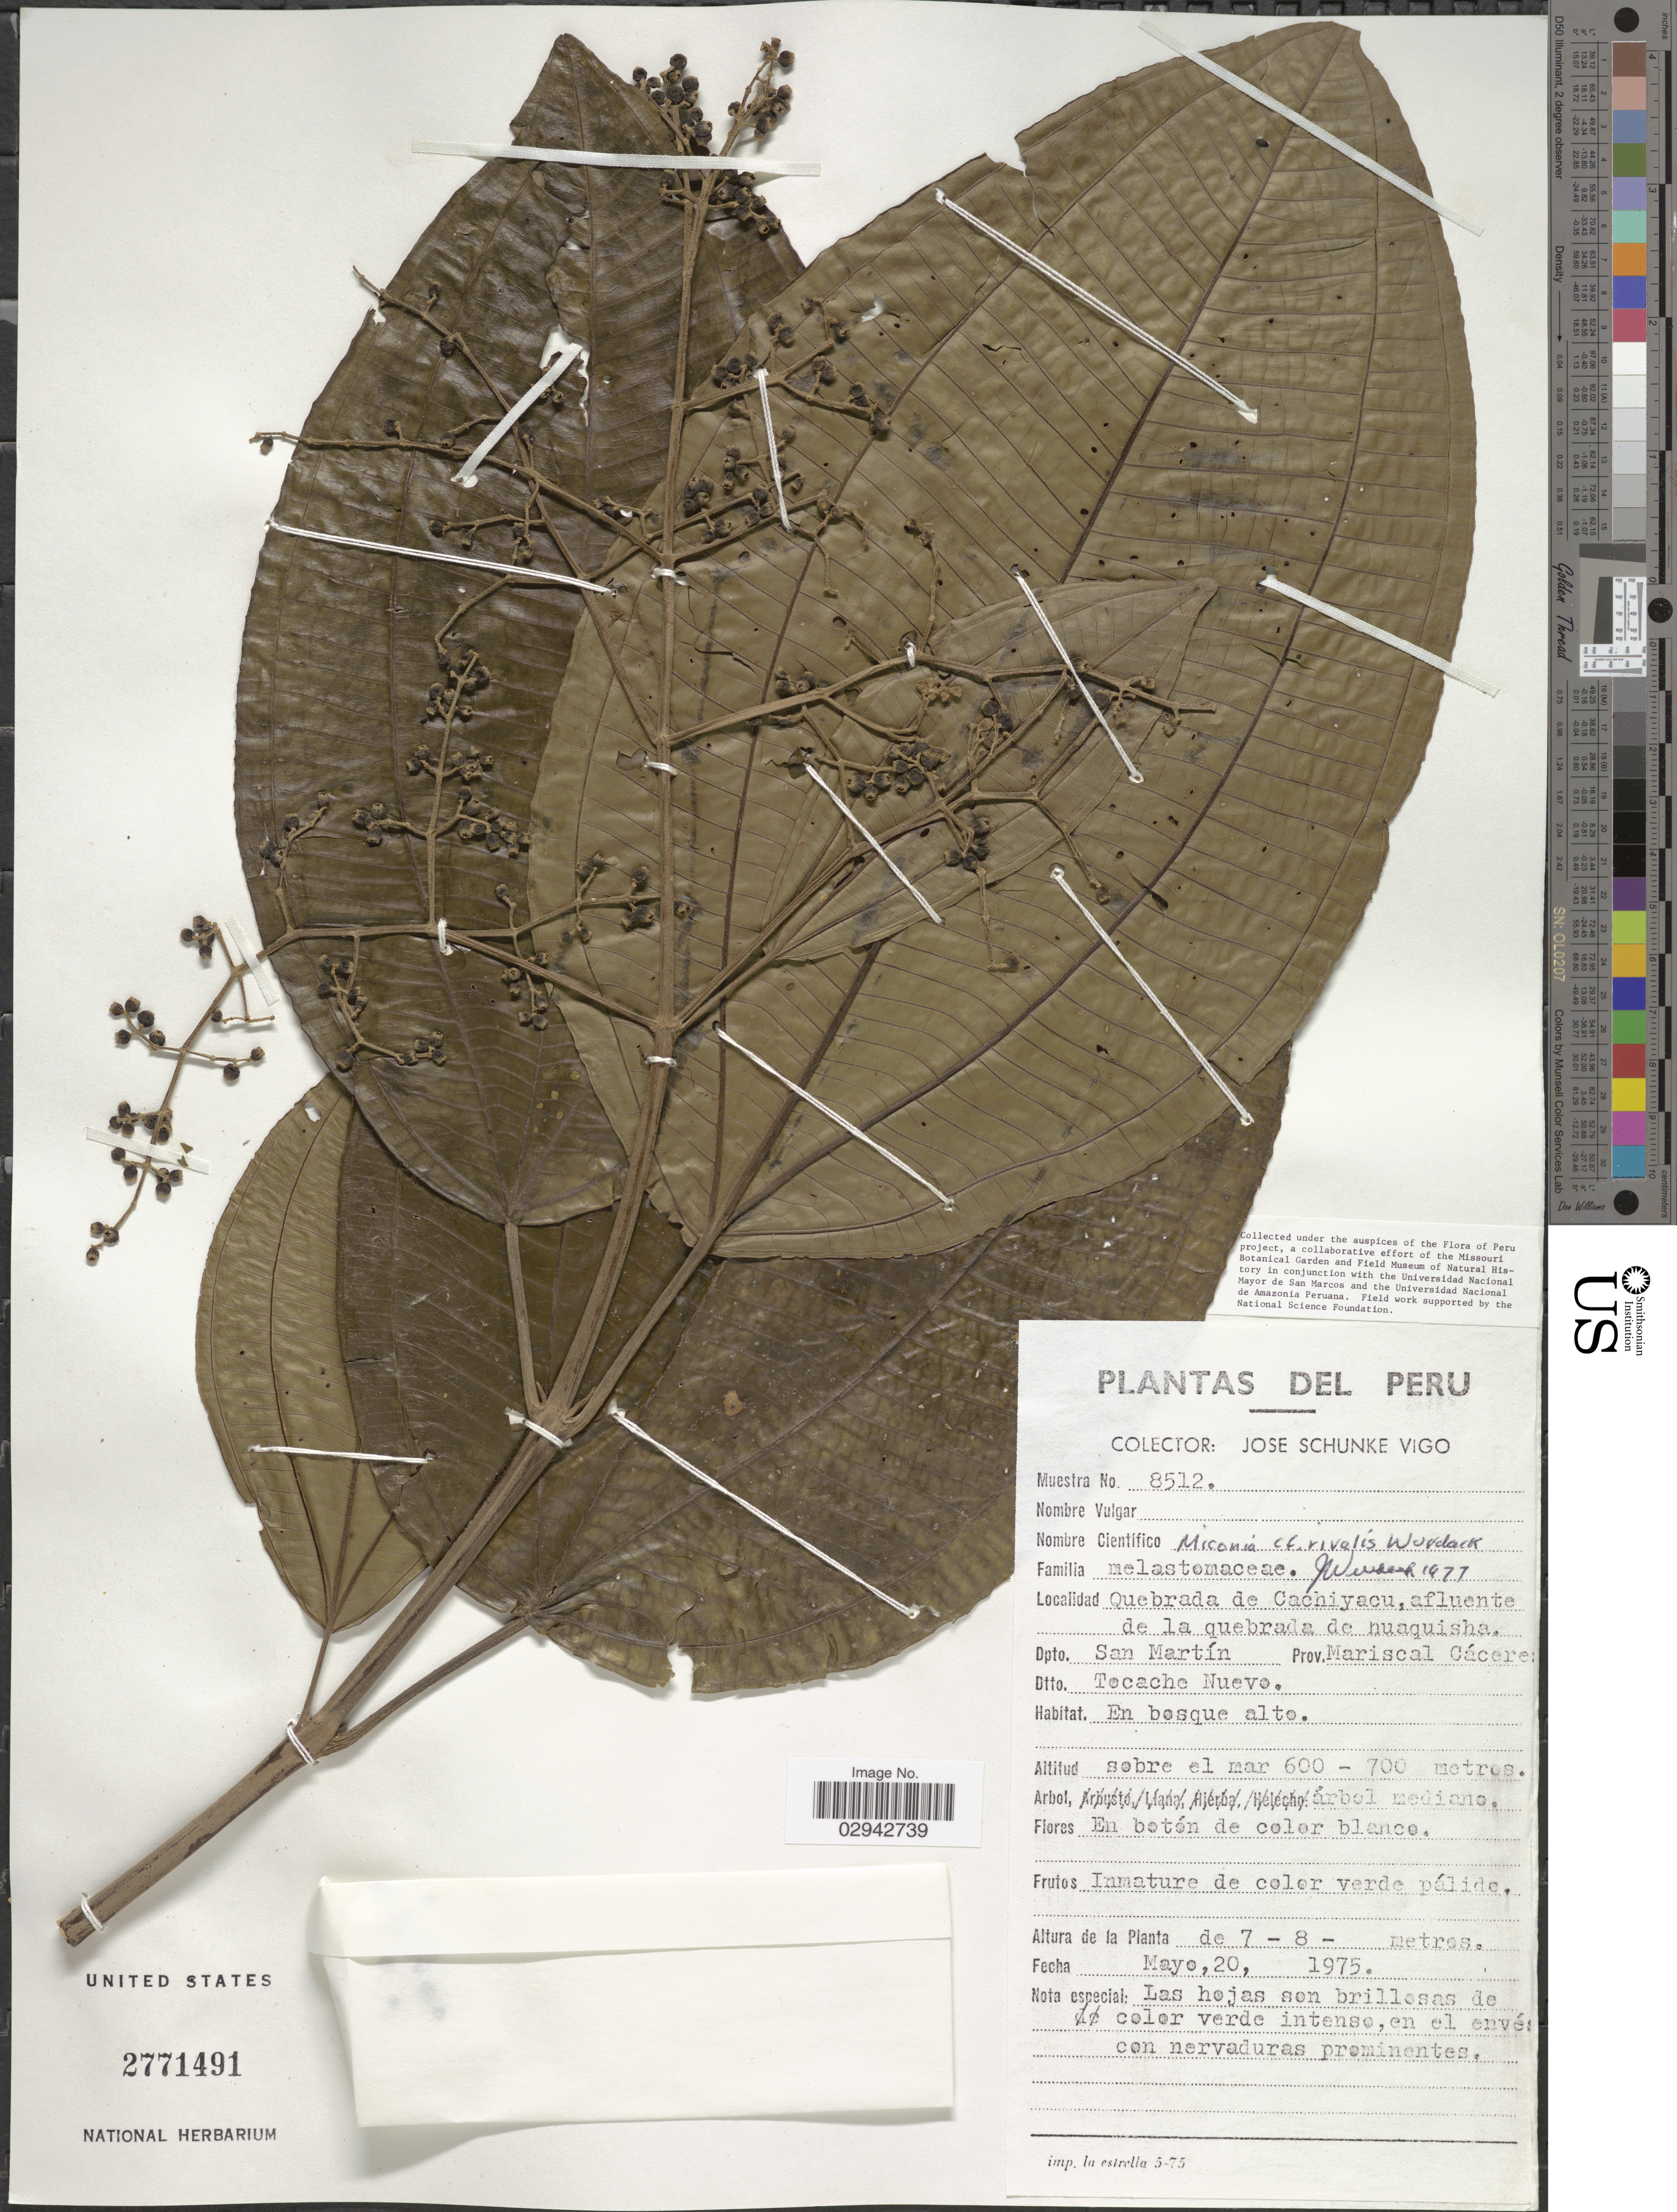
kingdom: Plantae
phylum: Tracheophyta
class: Magnoliopsida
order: Myrtales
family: Melastomataceae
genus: Miconia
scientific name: Miconia rivalis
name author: Wurdack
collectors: J. Schunke Vigo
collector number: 8512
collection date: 1975-05-20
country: Peru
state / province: San Martín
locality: Quebrada de Cachiyacu, afluente de la quebrada de huaquisha. Dpto. San Martín. Prov. Mariscal Cáceres. Dtto. Tocache Nuevo.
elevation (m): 600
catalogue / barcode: US 2771491